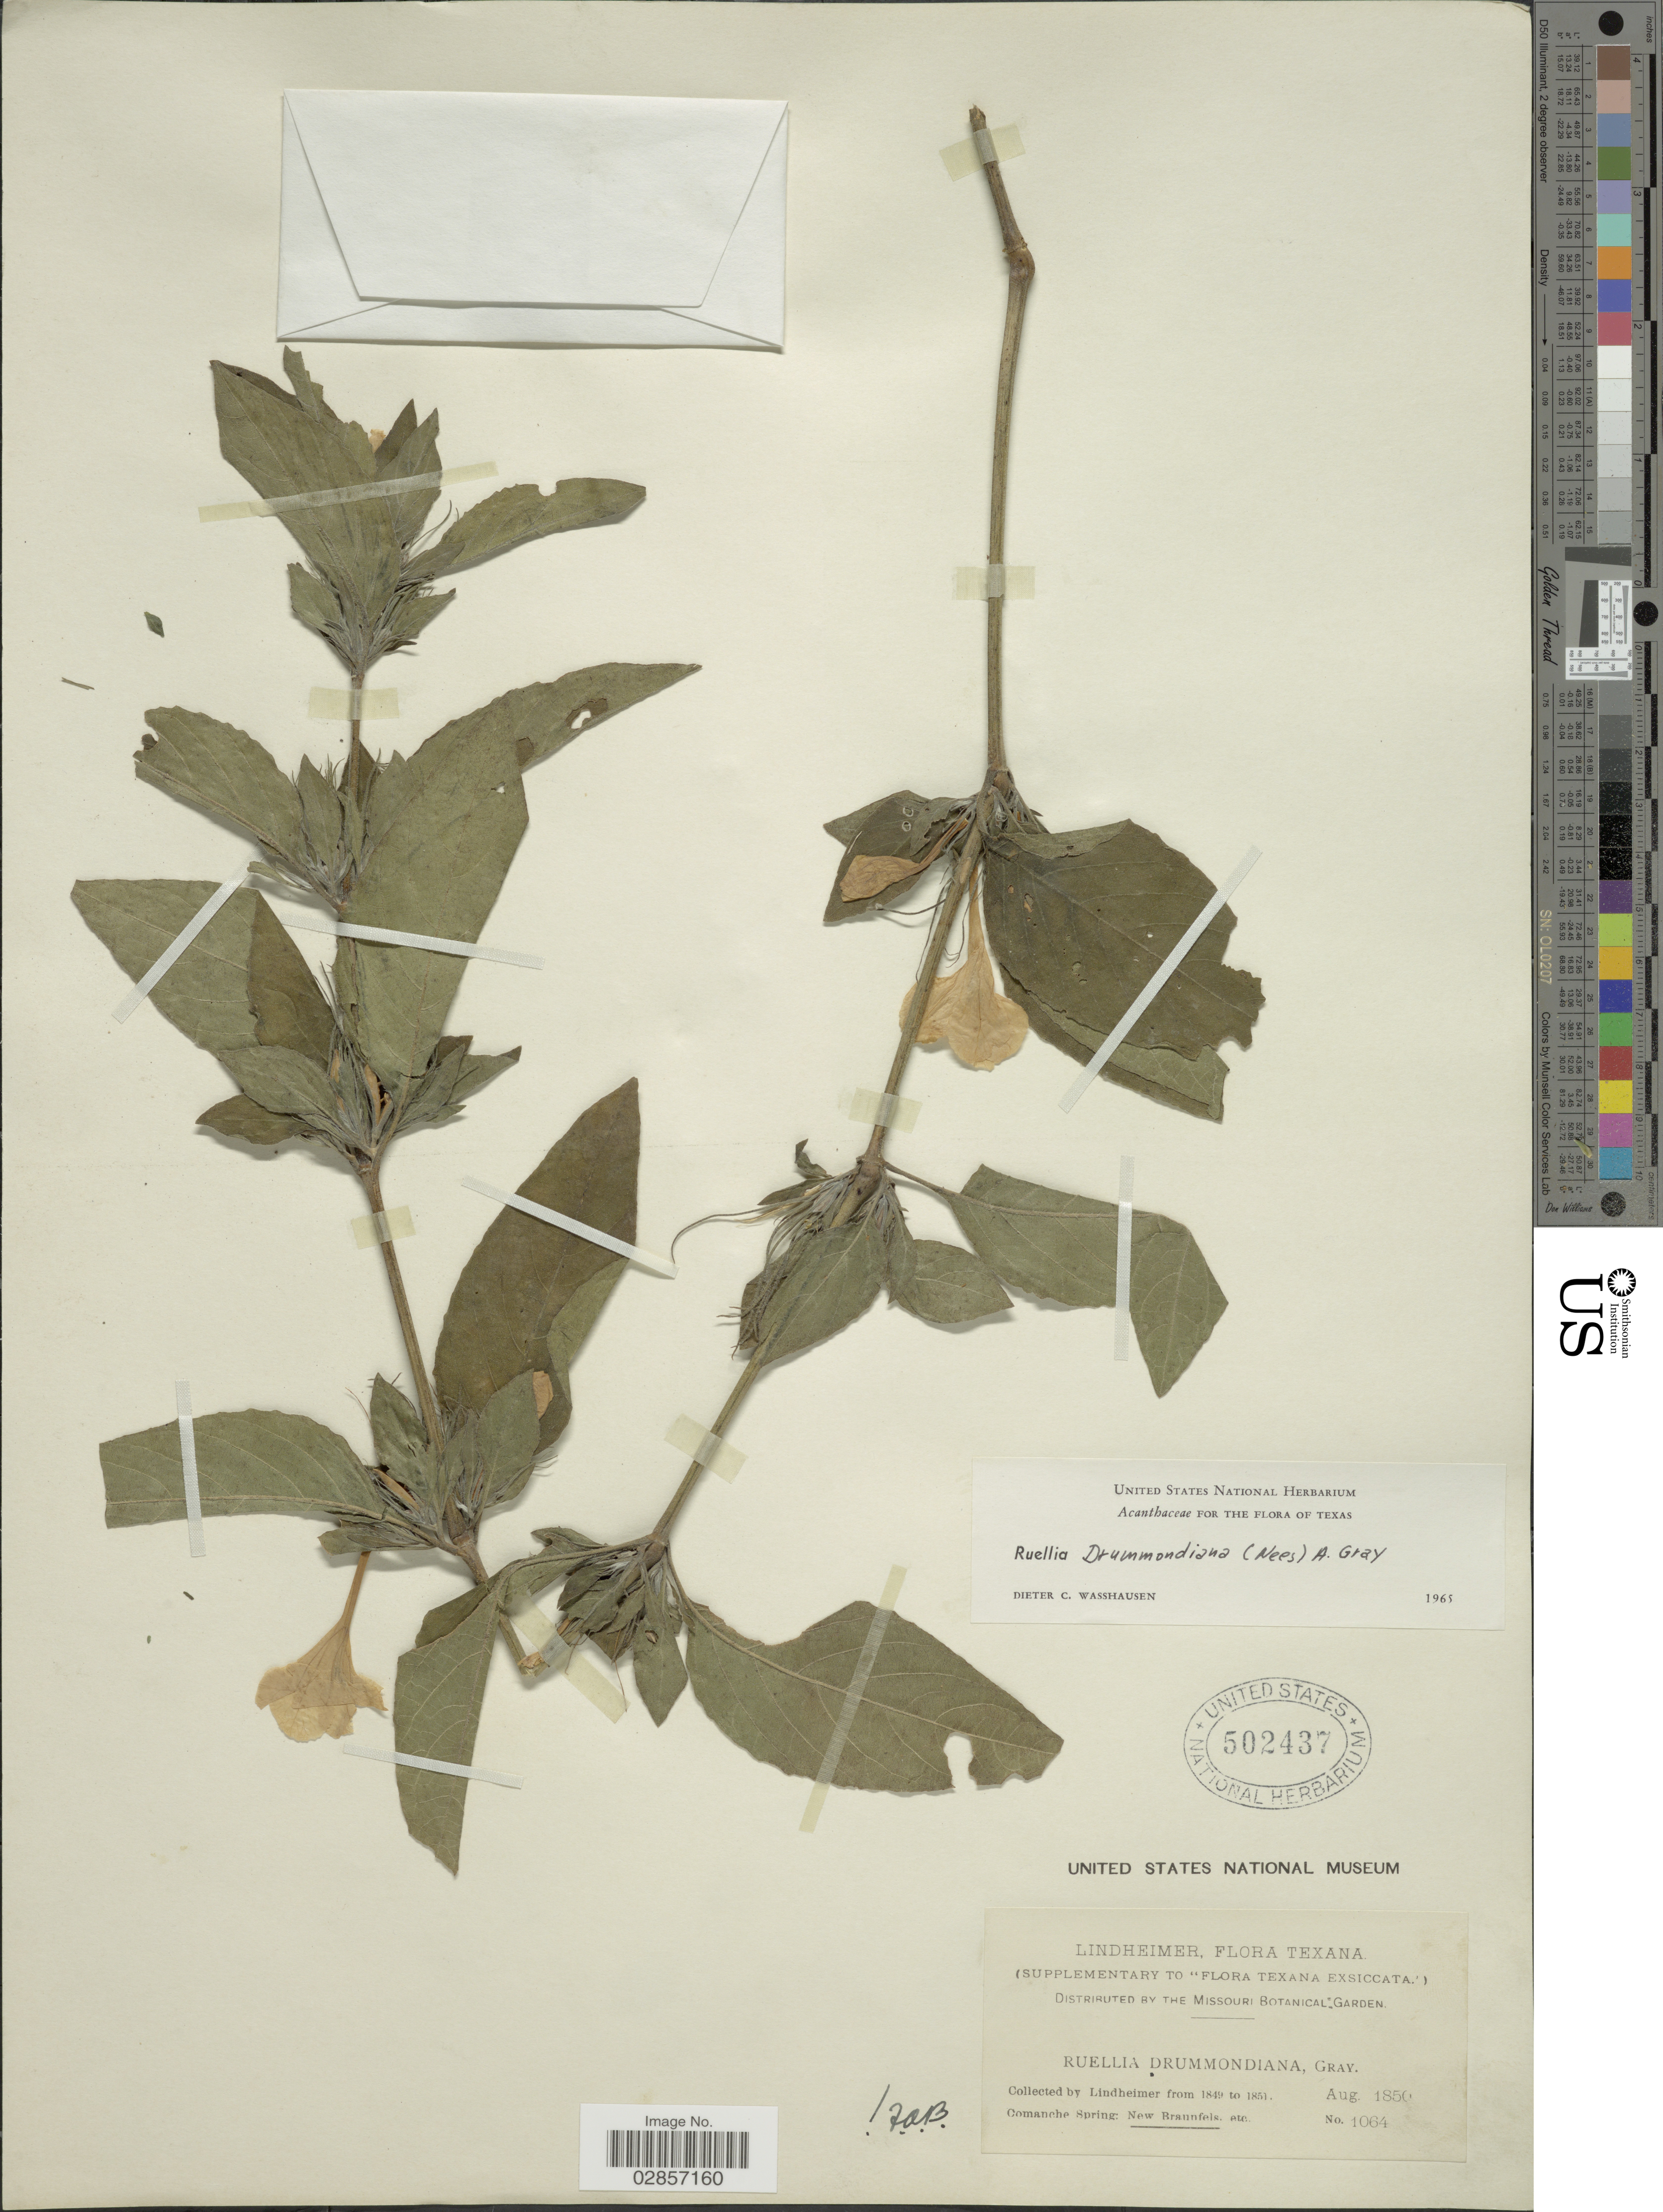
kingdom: Plantae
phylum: Tracheophyta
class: Magnoliopsida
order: Lamiales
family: Acanthaceae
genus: Ruellia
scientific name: Ruellia drummondiana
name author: (Nees) A. Gray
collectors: F. Lindheimer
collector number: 1064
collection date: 1850-08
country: United States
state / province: Texas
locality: Comanche Spring: New Braunfels. etc.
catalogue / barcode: US 502437